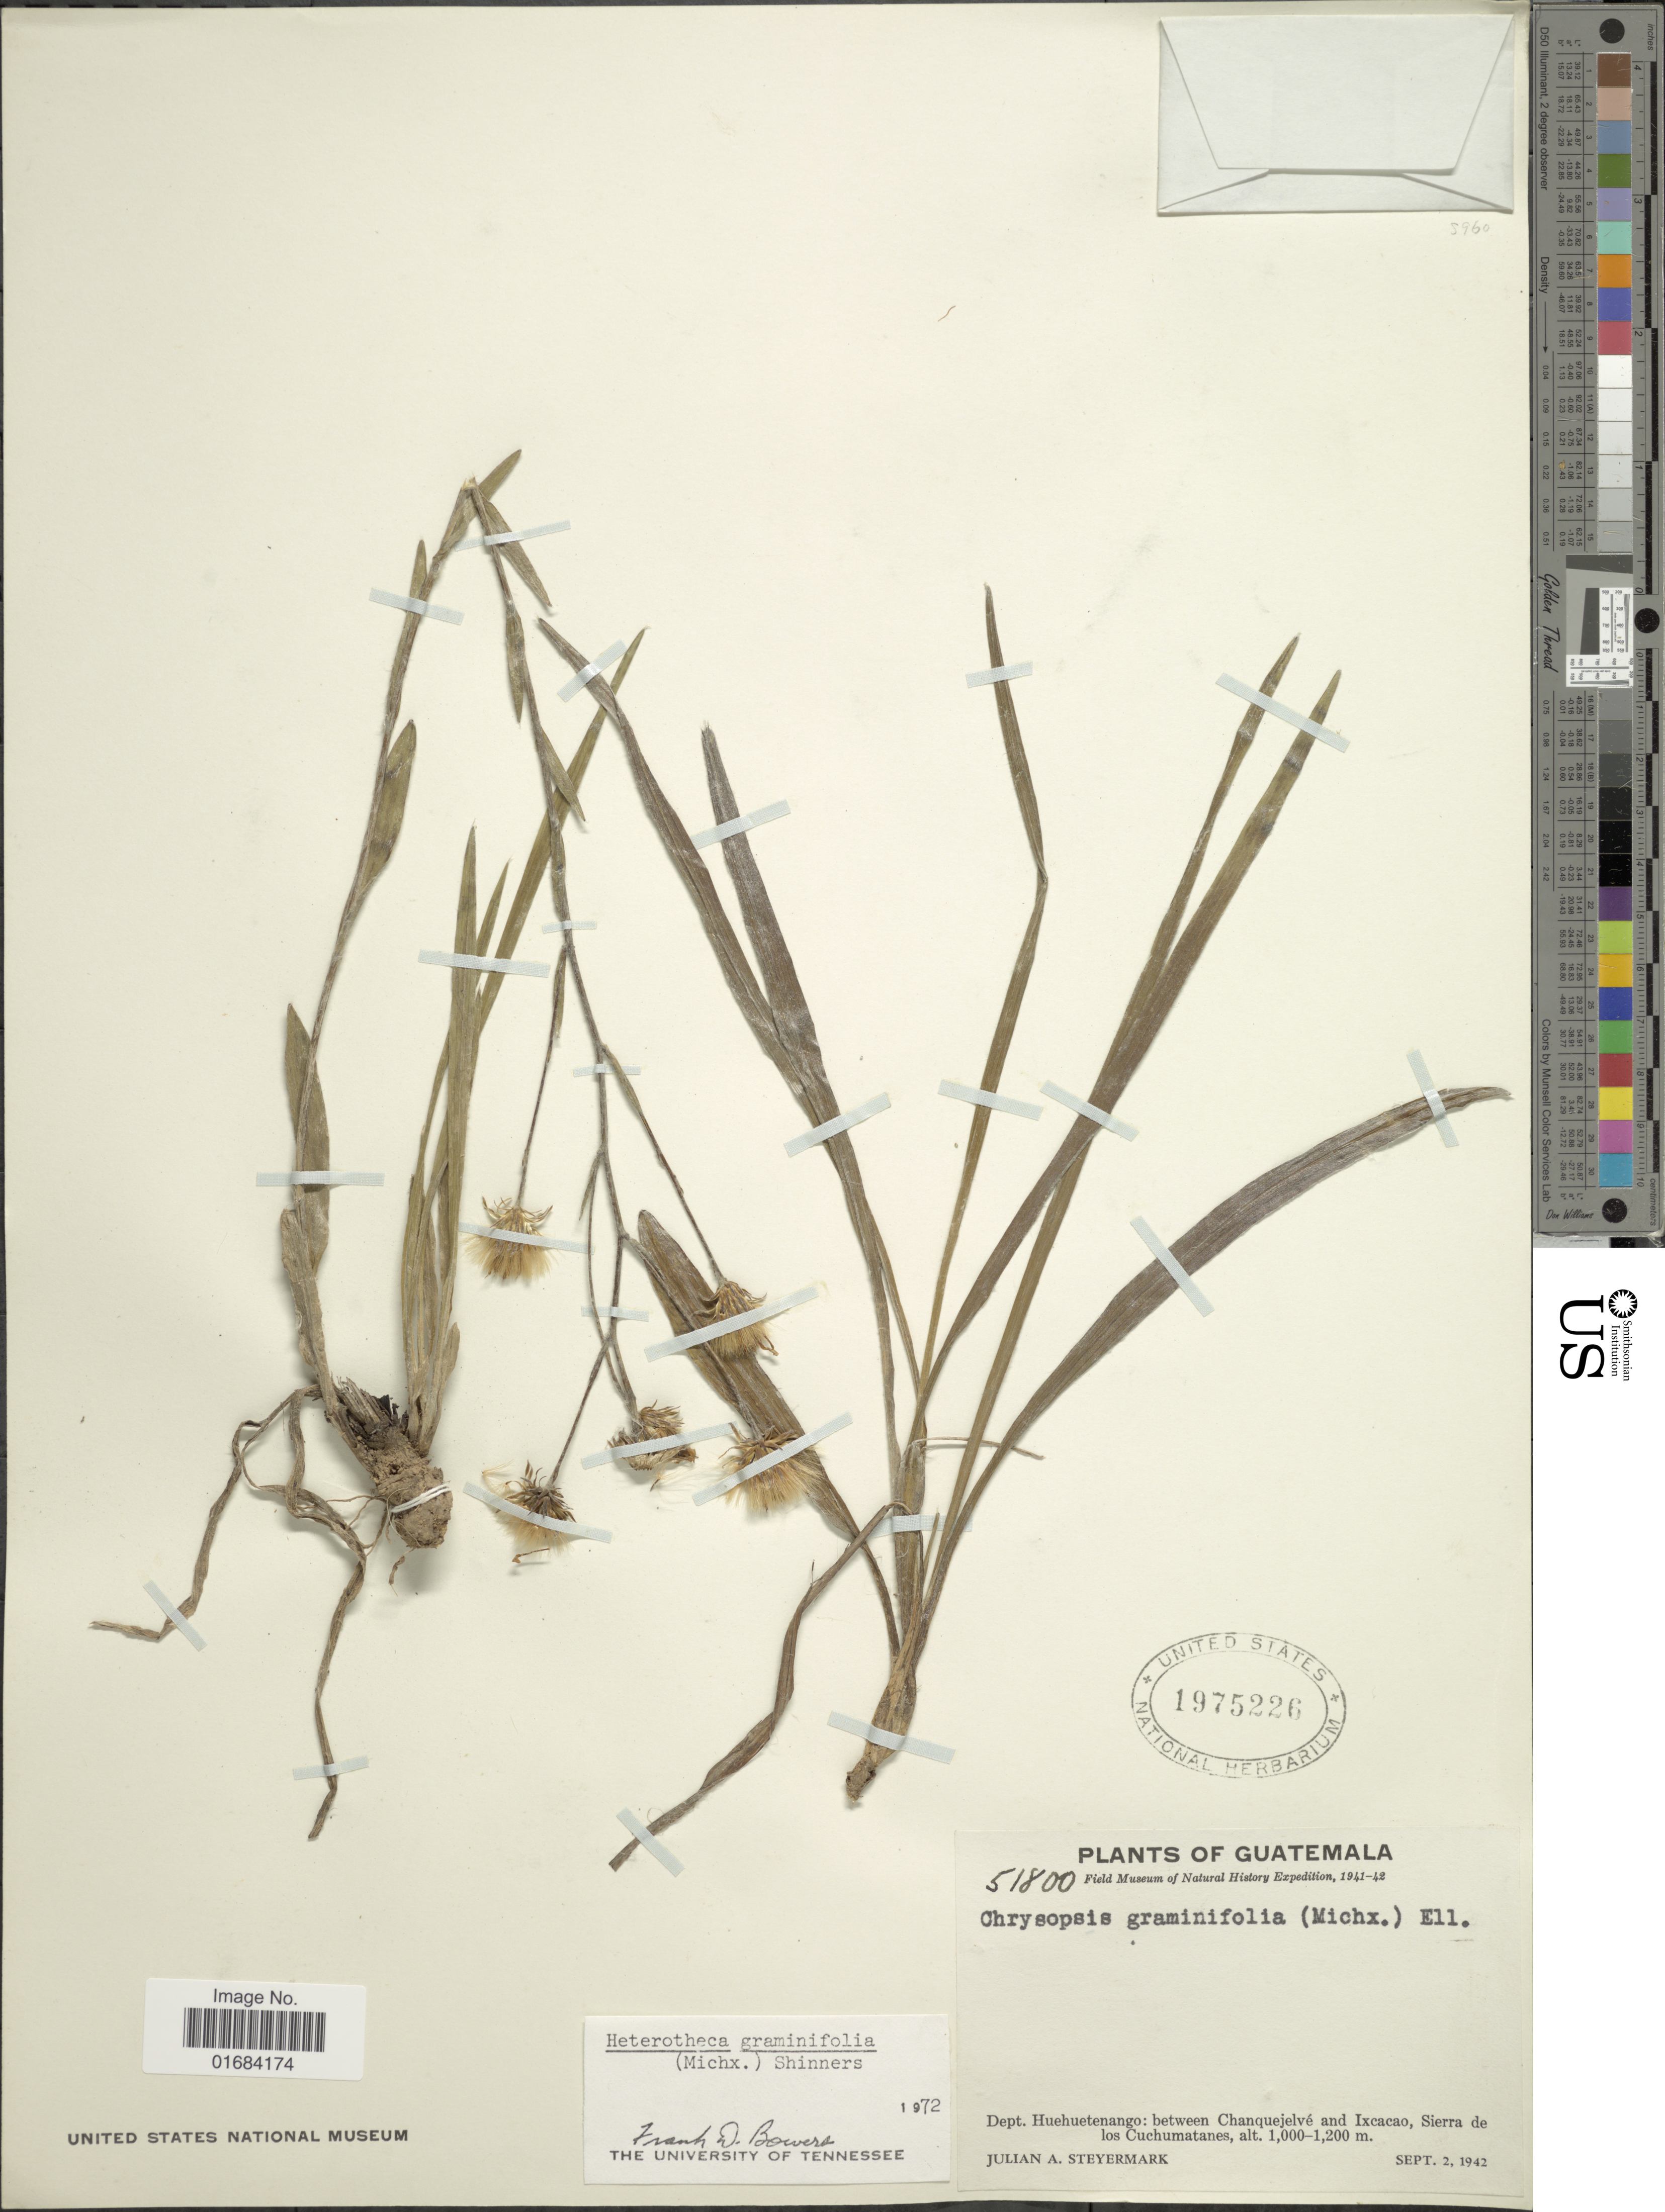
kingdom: Plantae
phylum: Tracheophyta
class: Magnoliopsida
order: Asterales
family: Asteraceae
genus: Pityopsis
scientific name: Pityopsis graminifolia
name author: (Michx.) Nutt.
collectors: J. Steyermark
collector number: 51800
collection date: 1942-09-02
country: Guatemala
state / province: Huehuetenango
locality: Between Chanquejelvé and Ixcacao, Sierra de los Cuchumatanes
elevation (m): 1000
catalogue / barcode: US 1975226